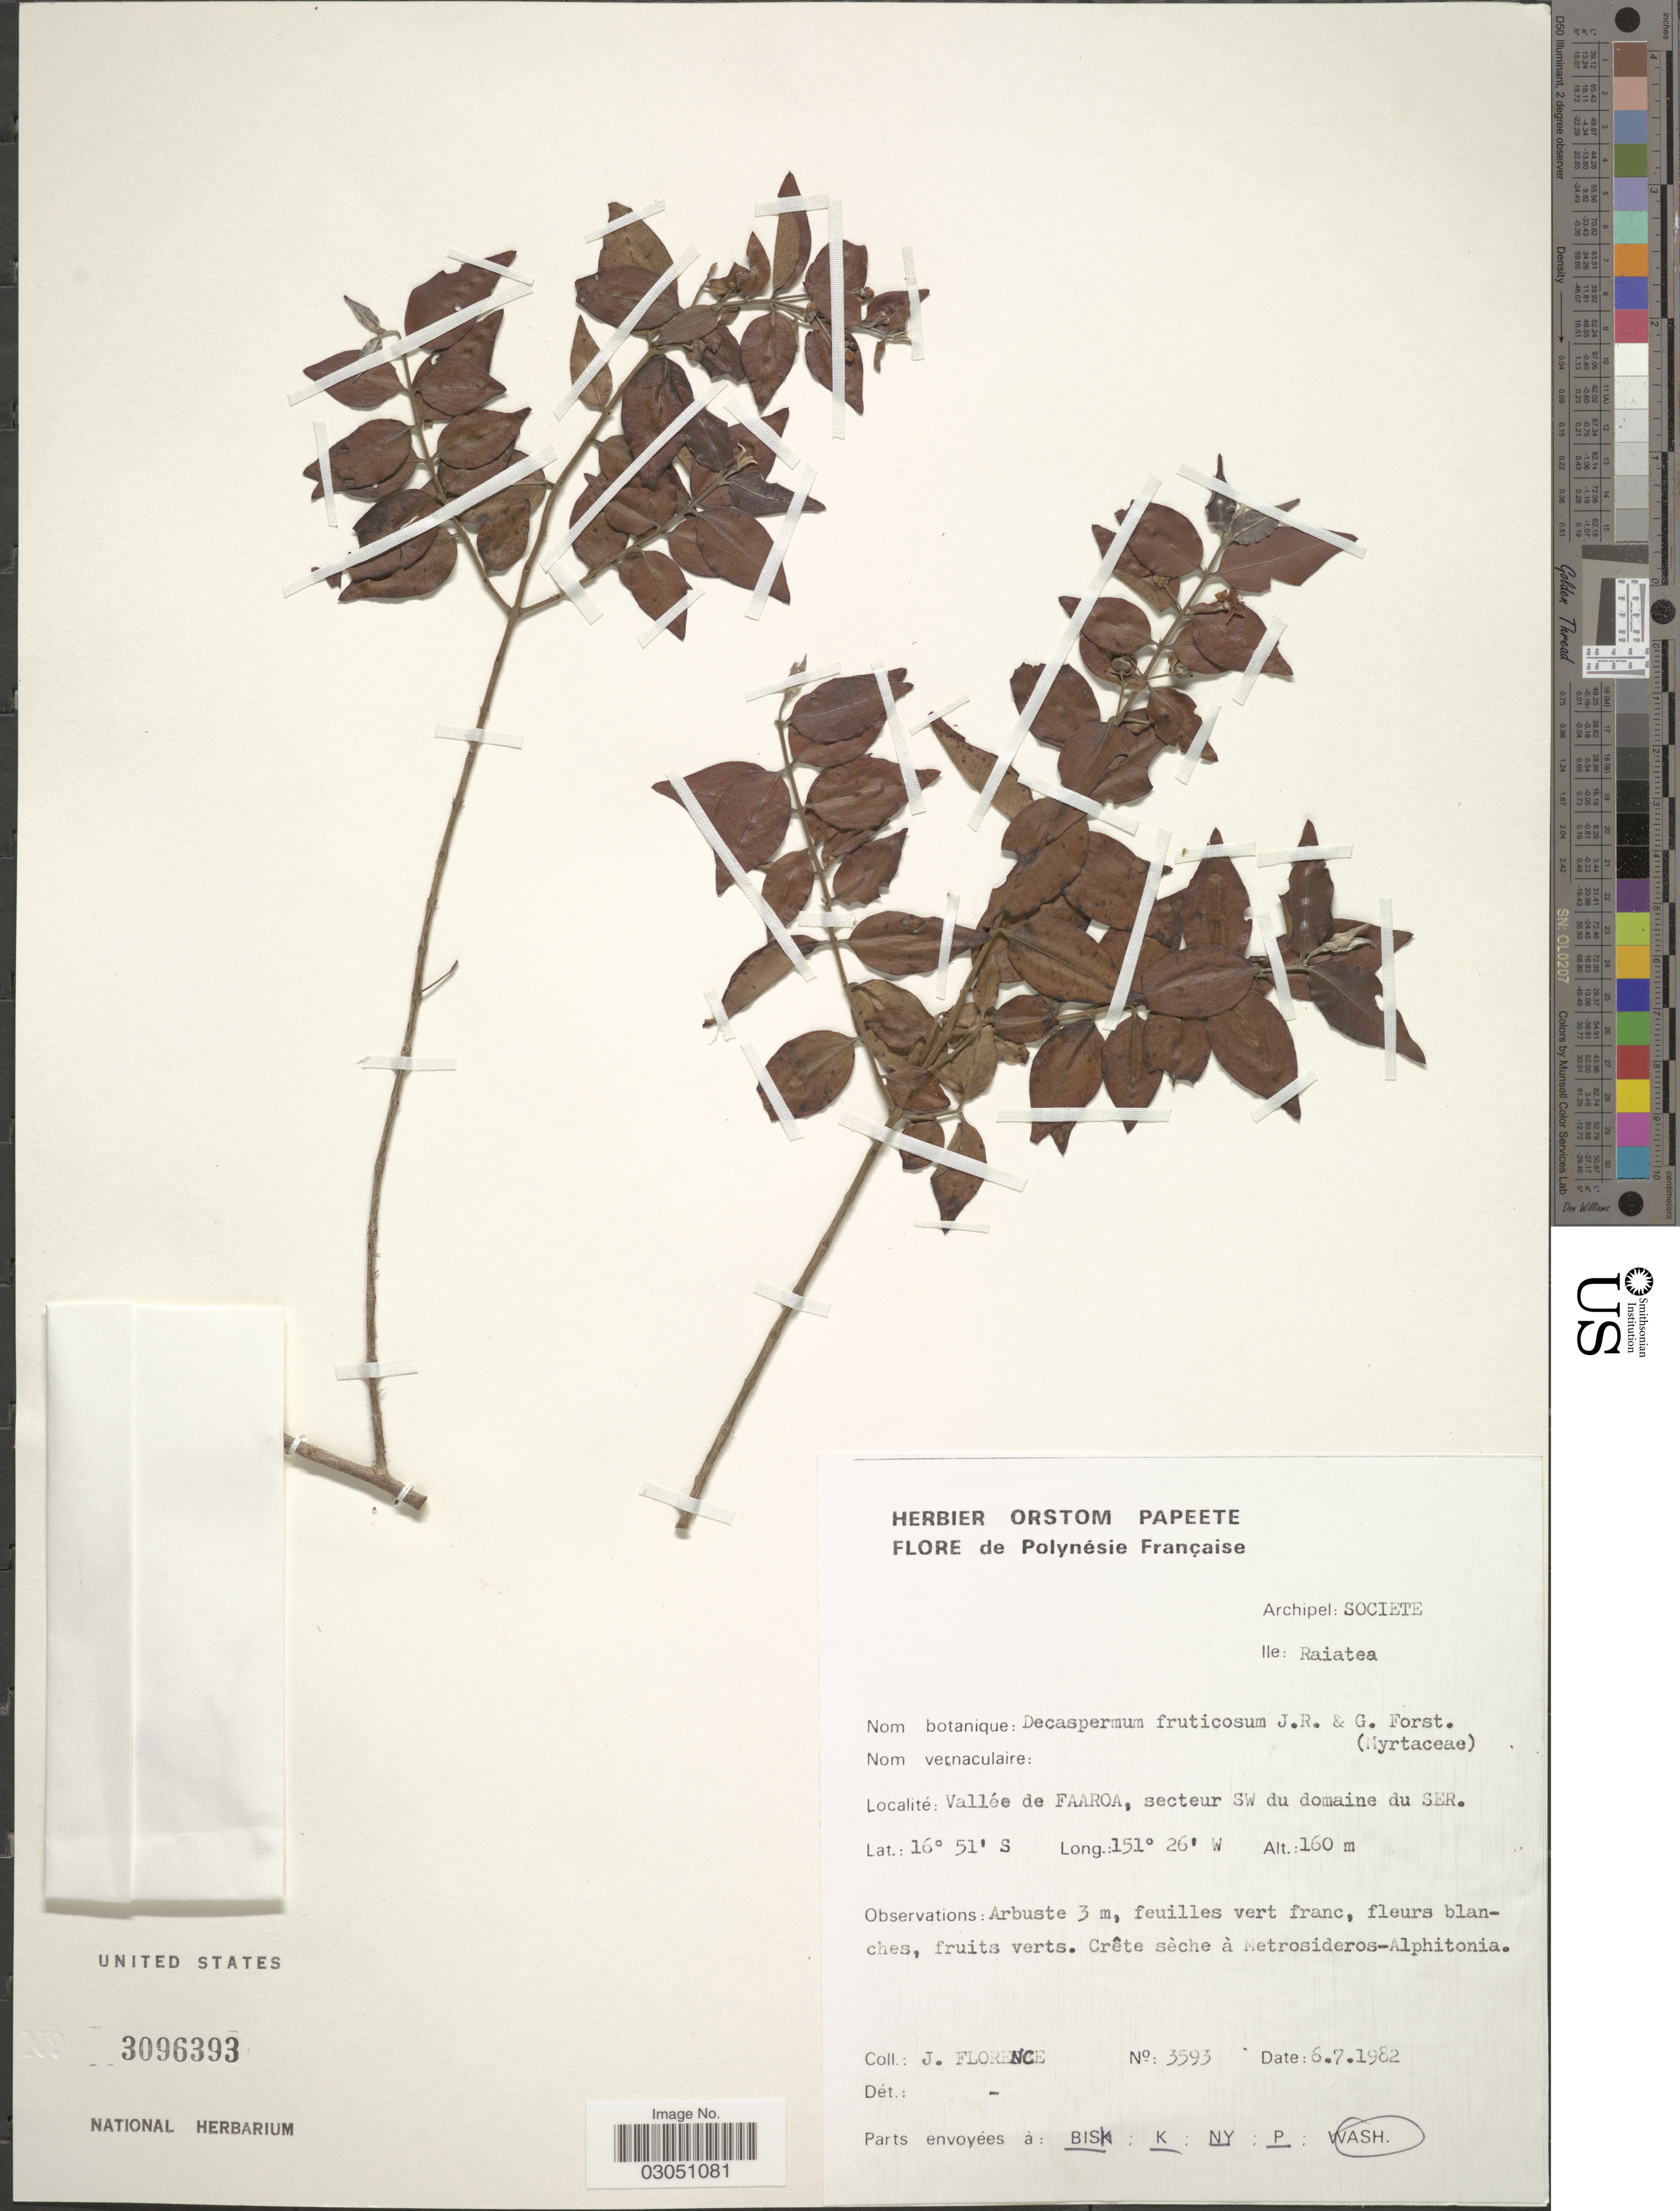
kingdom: Plantae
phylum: Tracheophyta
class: Magnoliopsida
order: Myrtales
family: Myrtaceae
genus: Decaspermum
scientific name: Decaspermum fruticosum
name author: J.R. Forst. & G. Forst.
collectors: J. Florence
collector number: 3593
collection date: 1982-07-06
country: French Polynesia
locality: Polynésie Française. Archipel: Societe. Ile: Raiatea. Vallée de Faaroa, secteur SW du domaine du Ser.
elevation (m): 160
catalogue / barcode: US 3096393